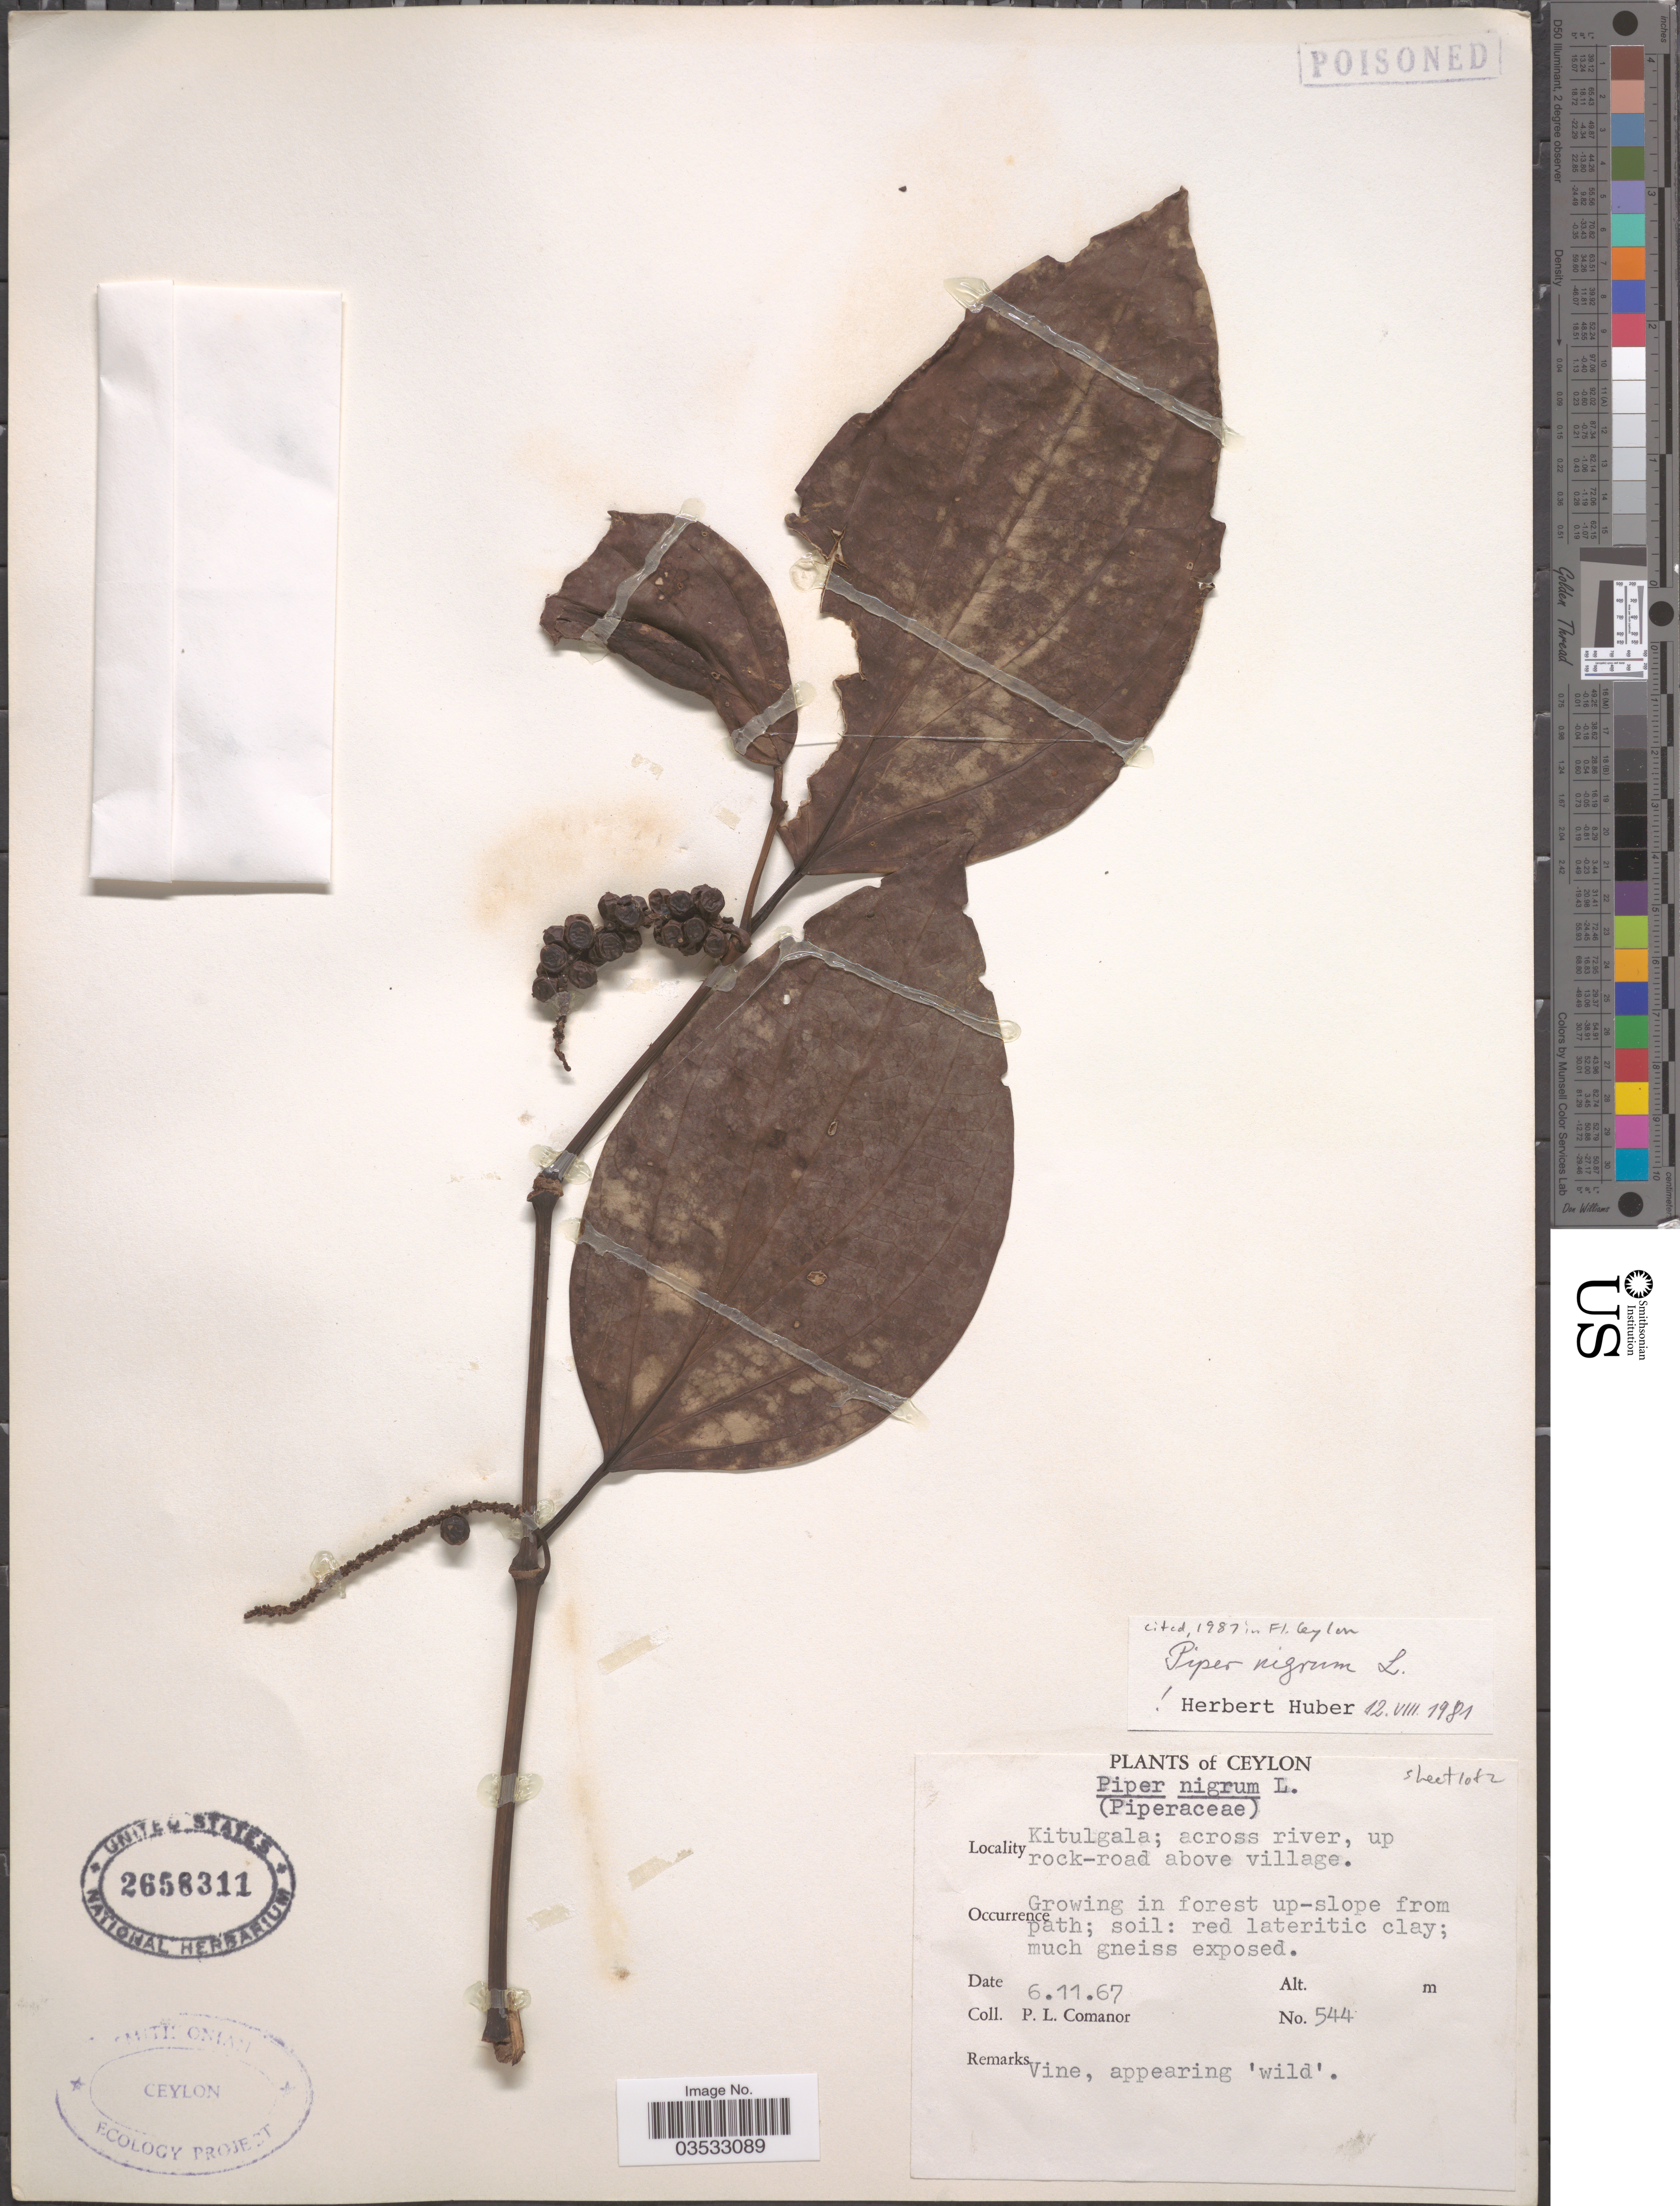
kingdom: Plantae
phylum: Tracheophyta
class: Magnoliopsida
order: Piperales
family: Piperaceae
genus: Piper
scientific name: Piper nigrum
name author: L.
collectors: P. Comanor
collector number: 544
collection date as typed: Transcribed d/m/y: 6/11/67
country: Sri Lanka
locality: Ceylon. Kitulgala; across river, up rock-road above village.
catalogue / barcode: US 2658311